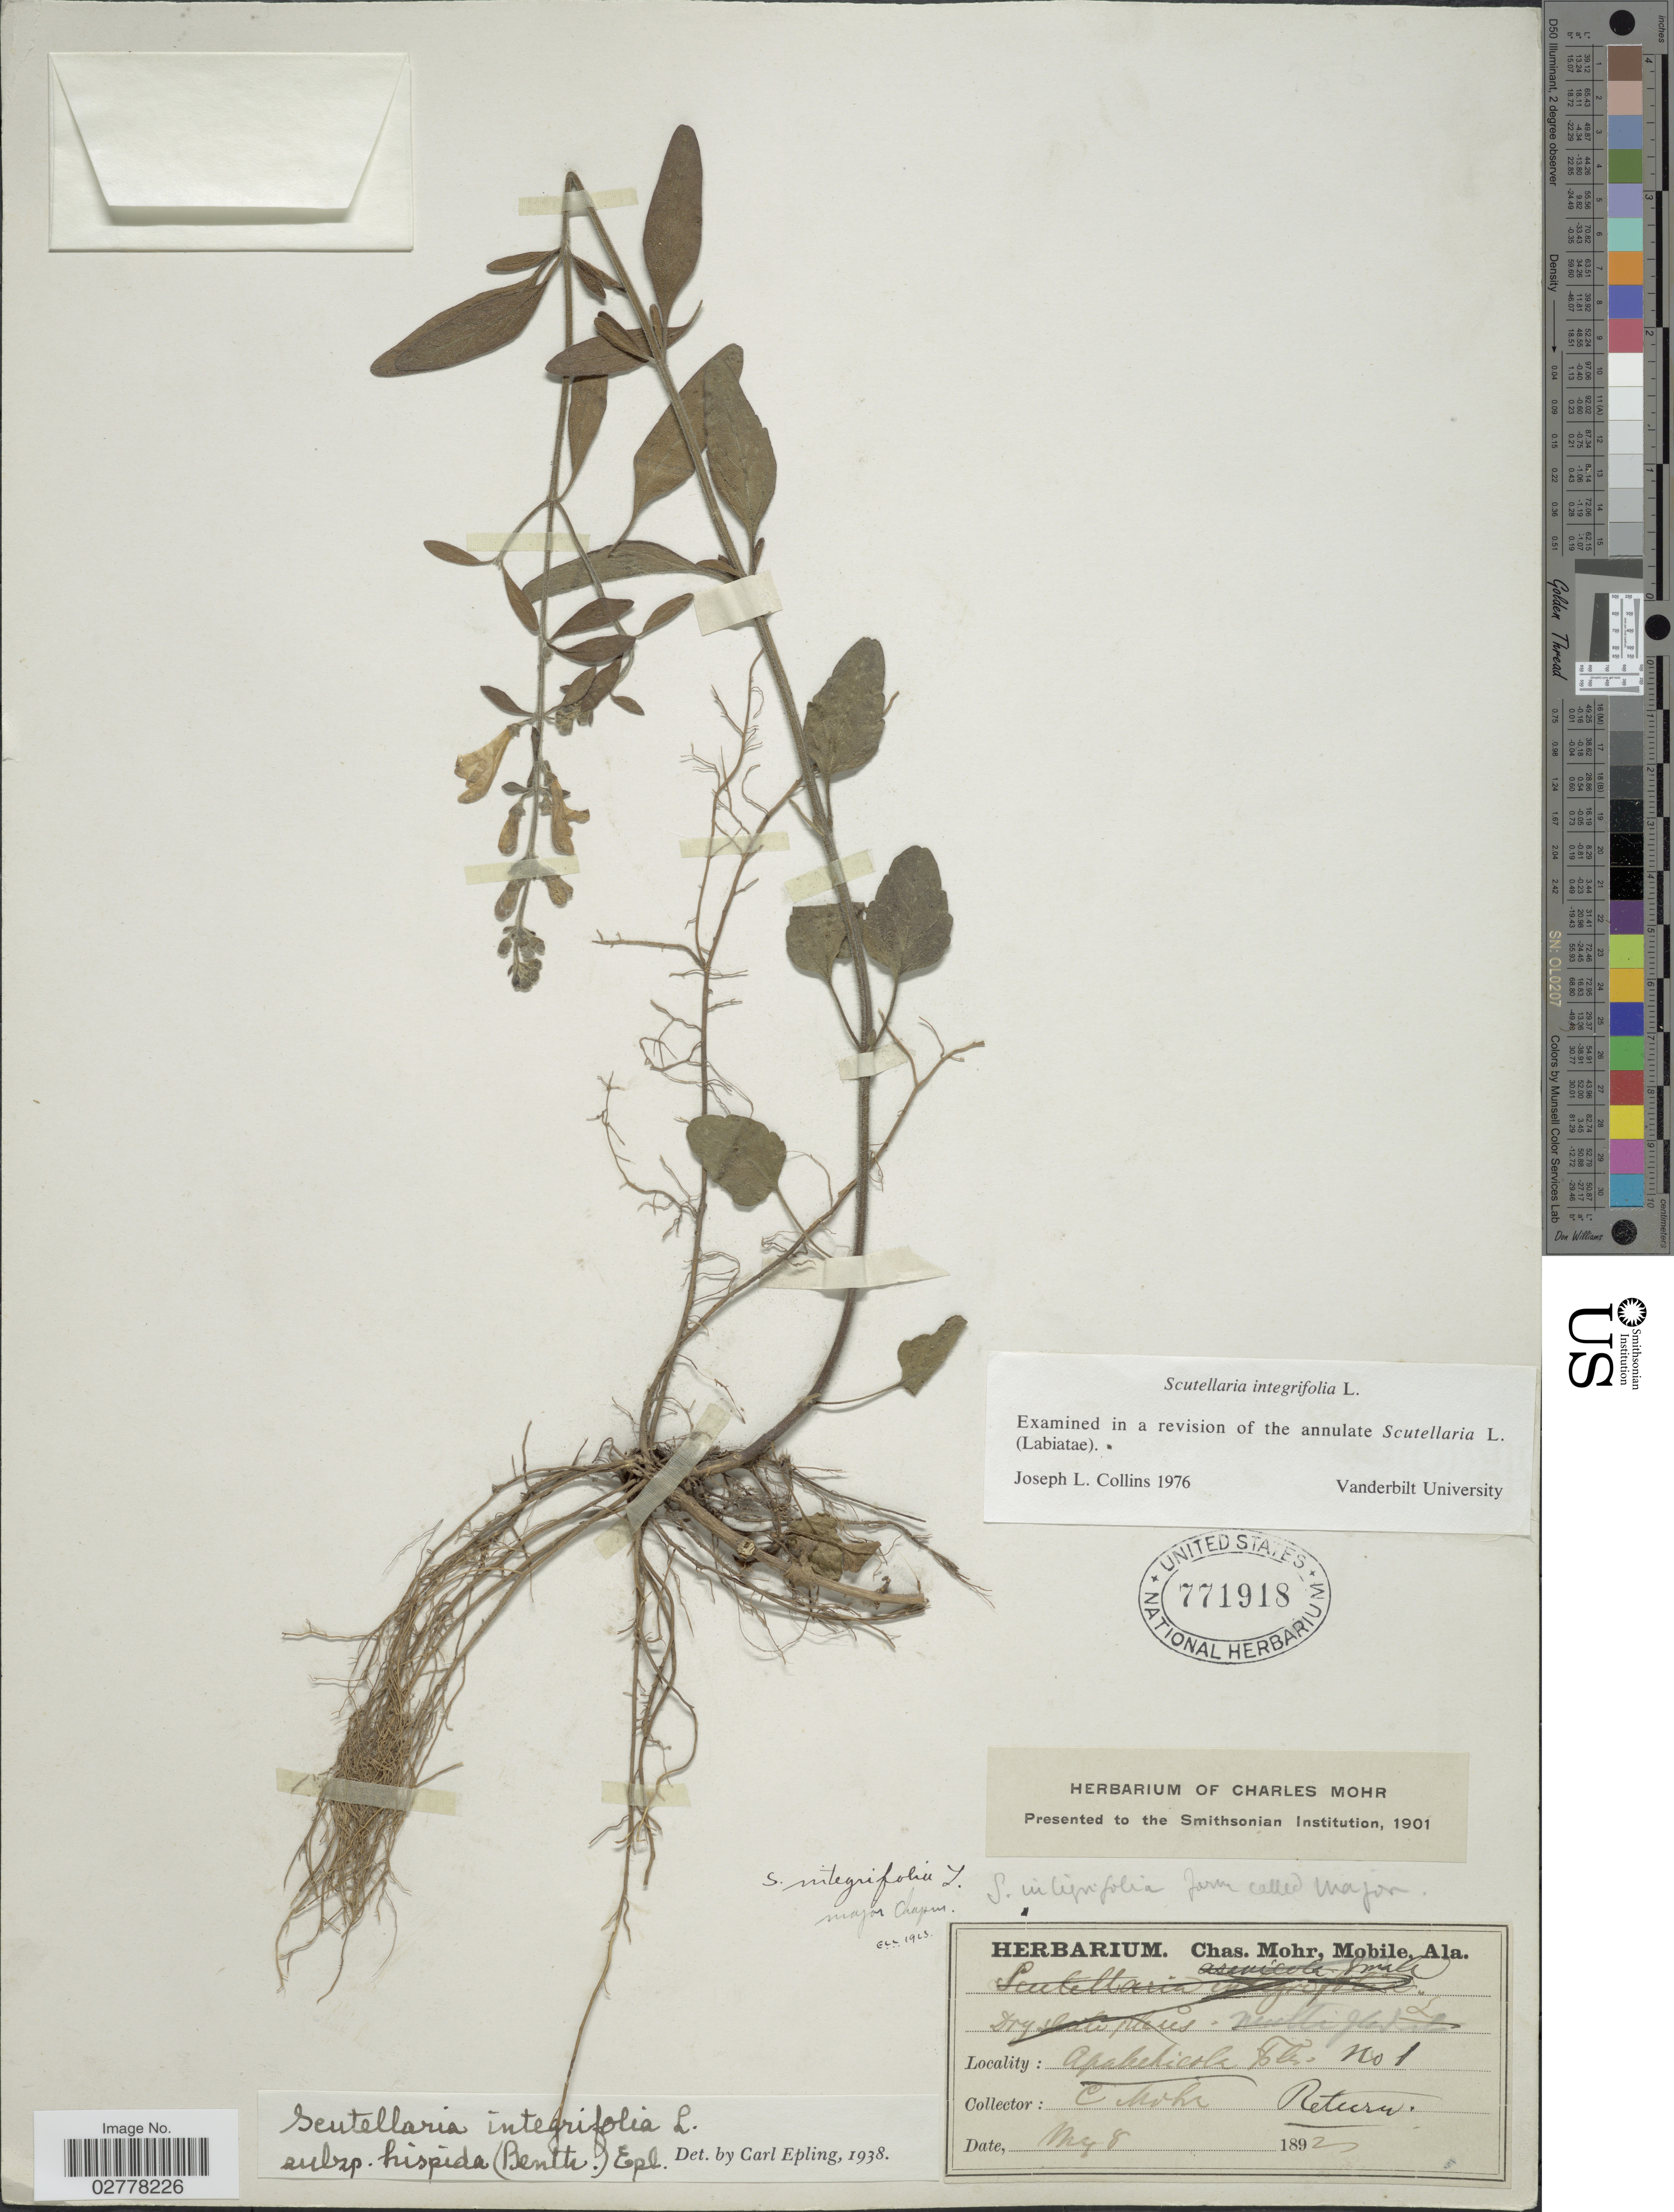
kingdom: Plantae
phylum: Tracheophyta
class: Magnoliopsida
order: Lamiales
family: Lamiaceae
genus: Scutellaria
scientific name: Scutellaria integrifolia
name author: L.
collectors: Mohr, C. T. (herbarium)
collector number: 1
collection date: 1892-05-08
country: United States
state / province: Florida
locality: Apalachicola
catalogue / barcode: US 771918